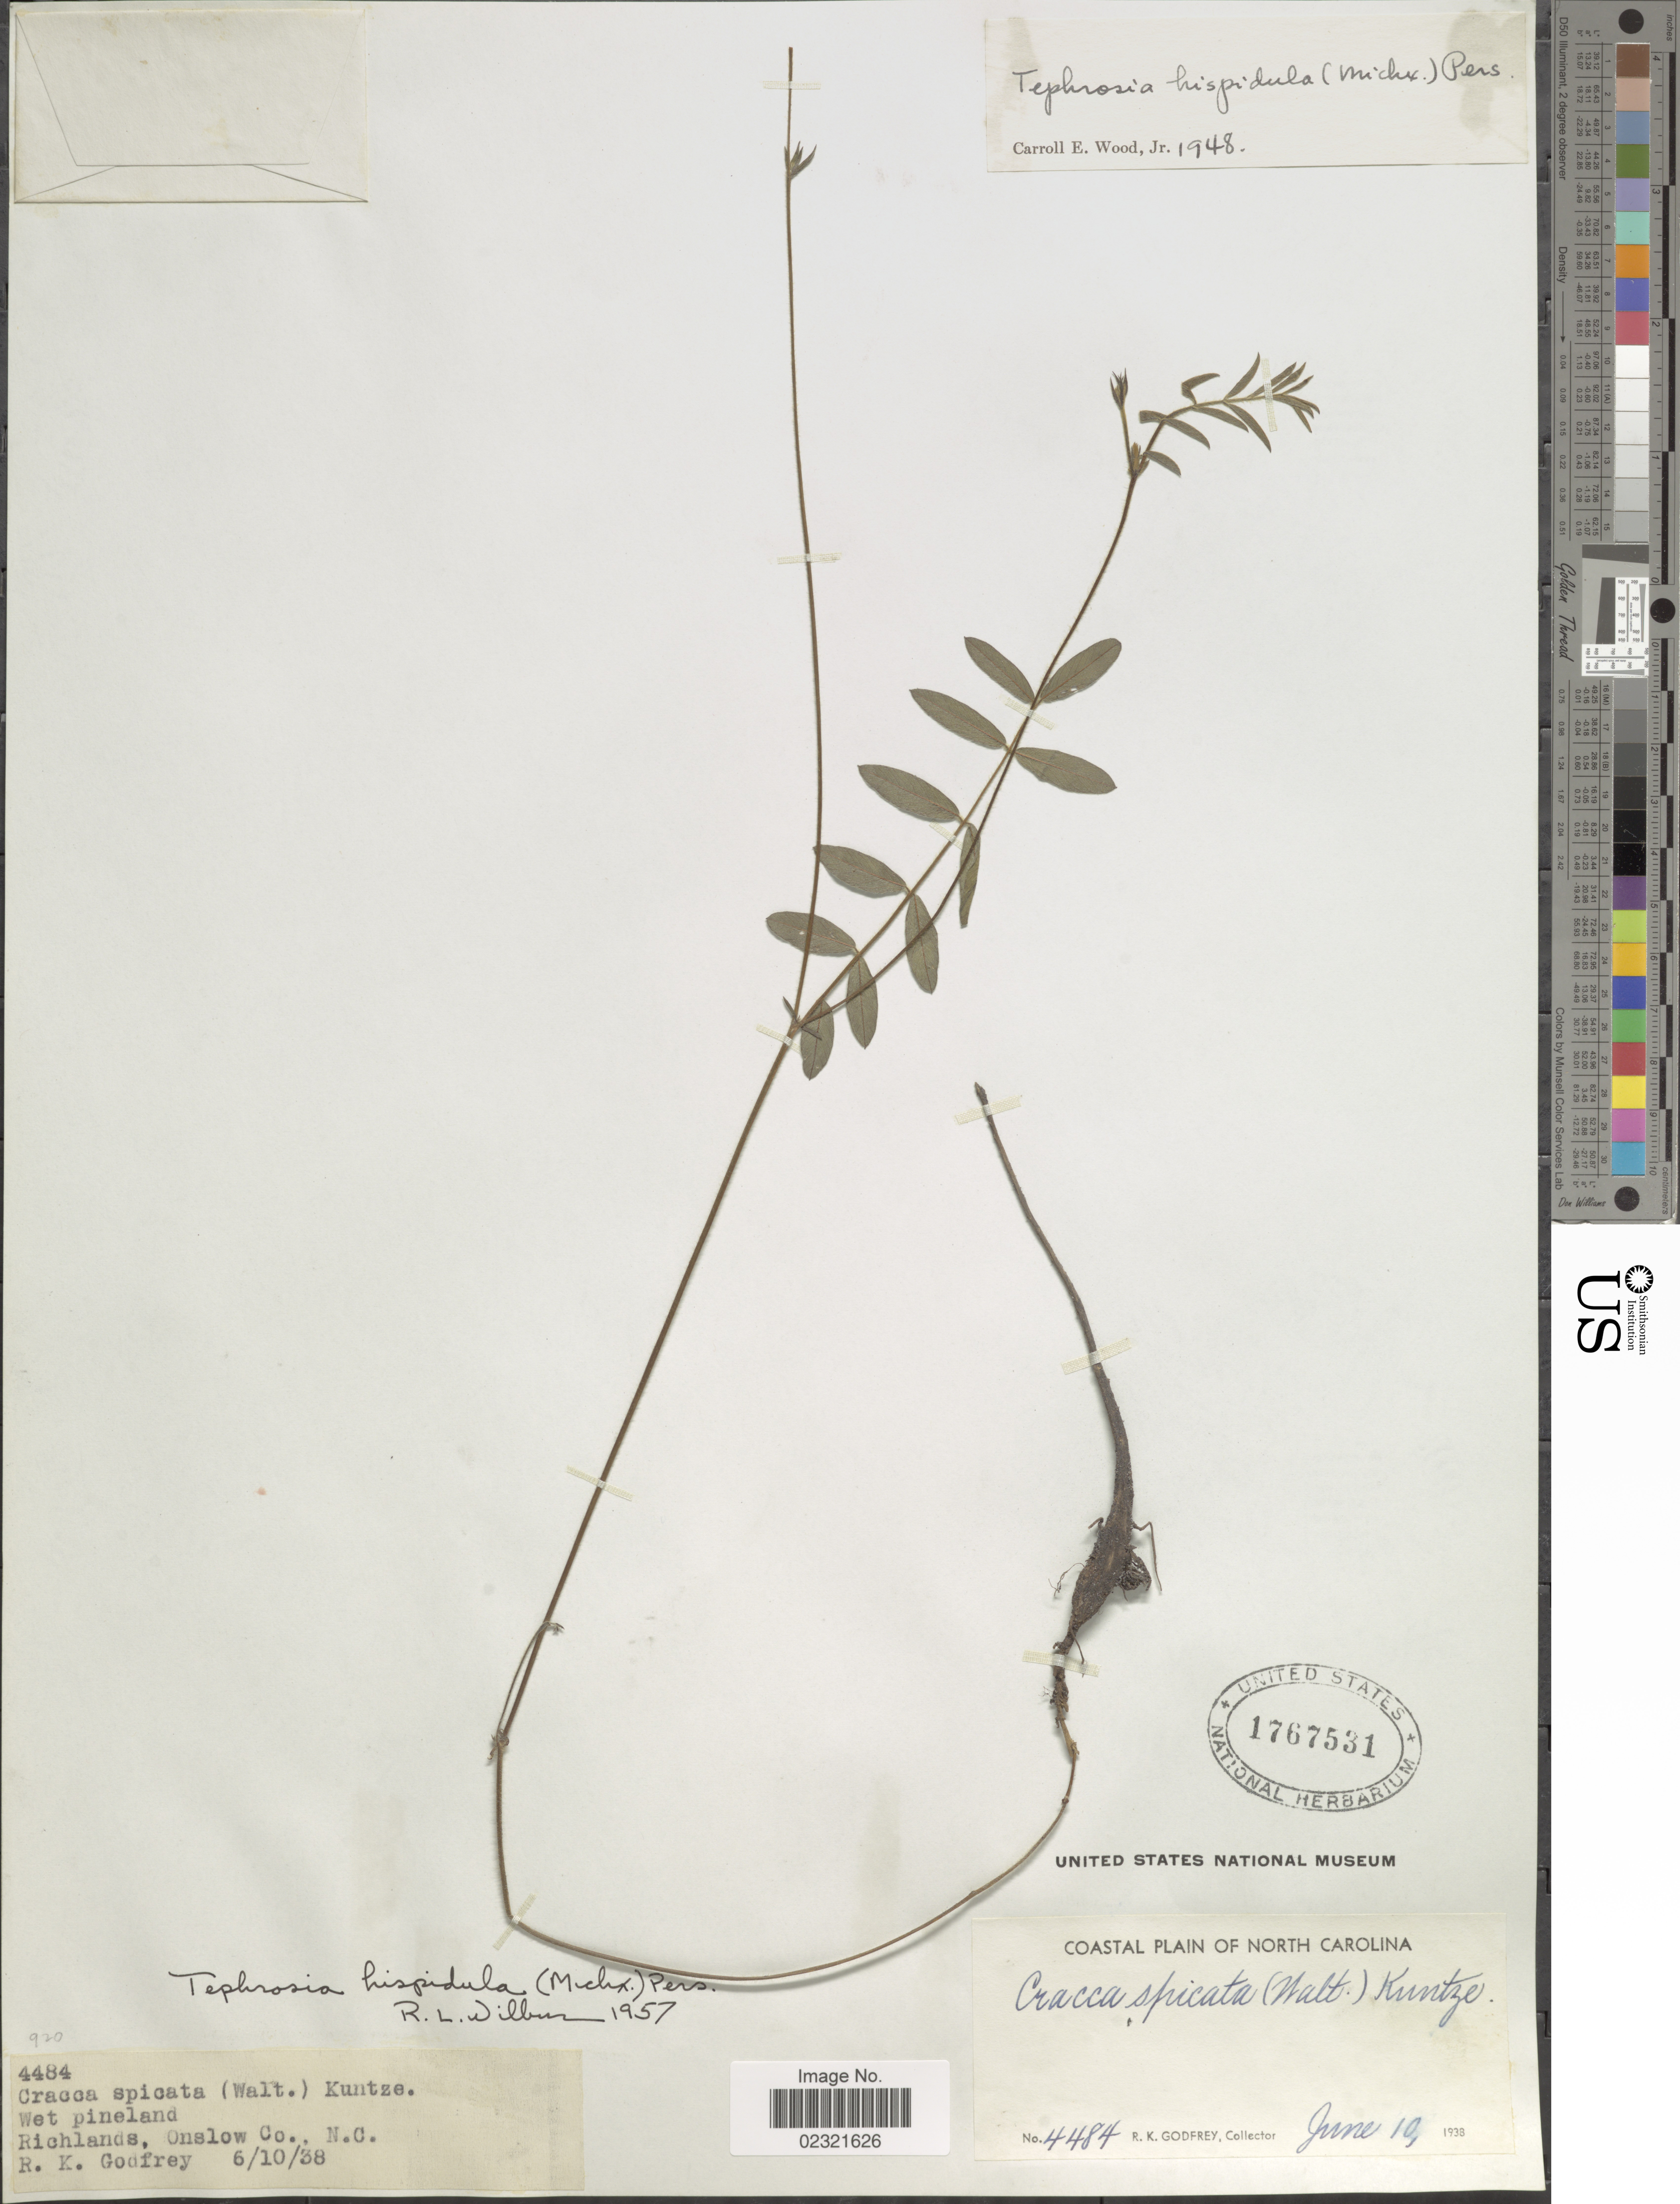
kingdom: Plantae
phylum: Tracheophyta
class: Magnoliopsida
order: Fabales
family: Fabaceae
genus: Tephrosia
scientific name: Tephrosia hispidula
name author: (Michx.) Pers.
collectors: R. K. Godfrey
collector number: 4484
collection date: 1938-06-10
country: United States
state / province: North Carolina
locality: Coastal Plain of North Carolina, Wet pineland, Richlands, Onslow Co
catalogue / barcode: US 1767531